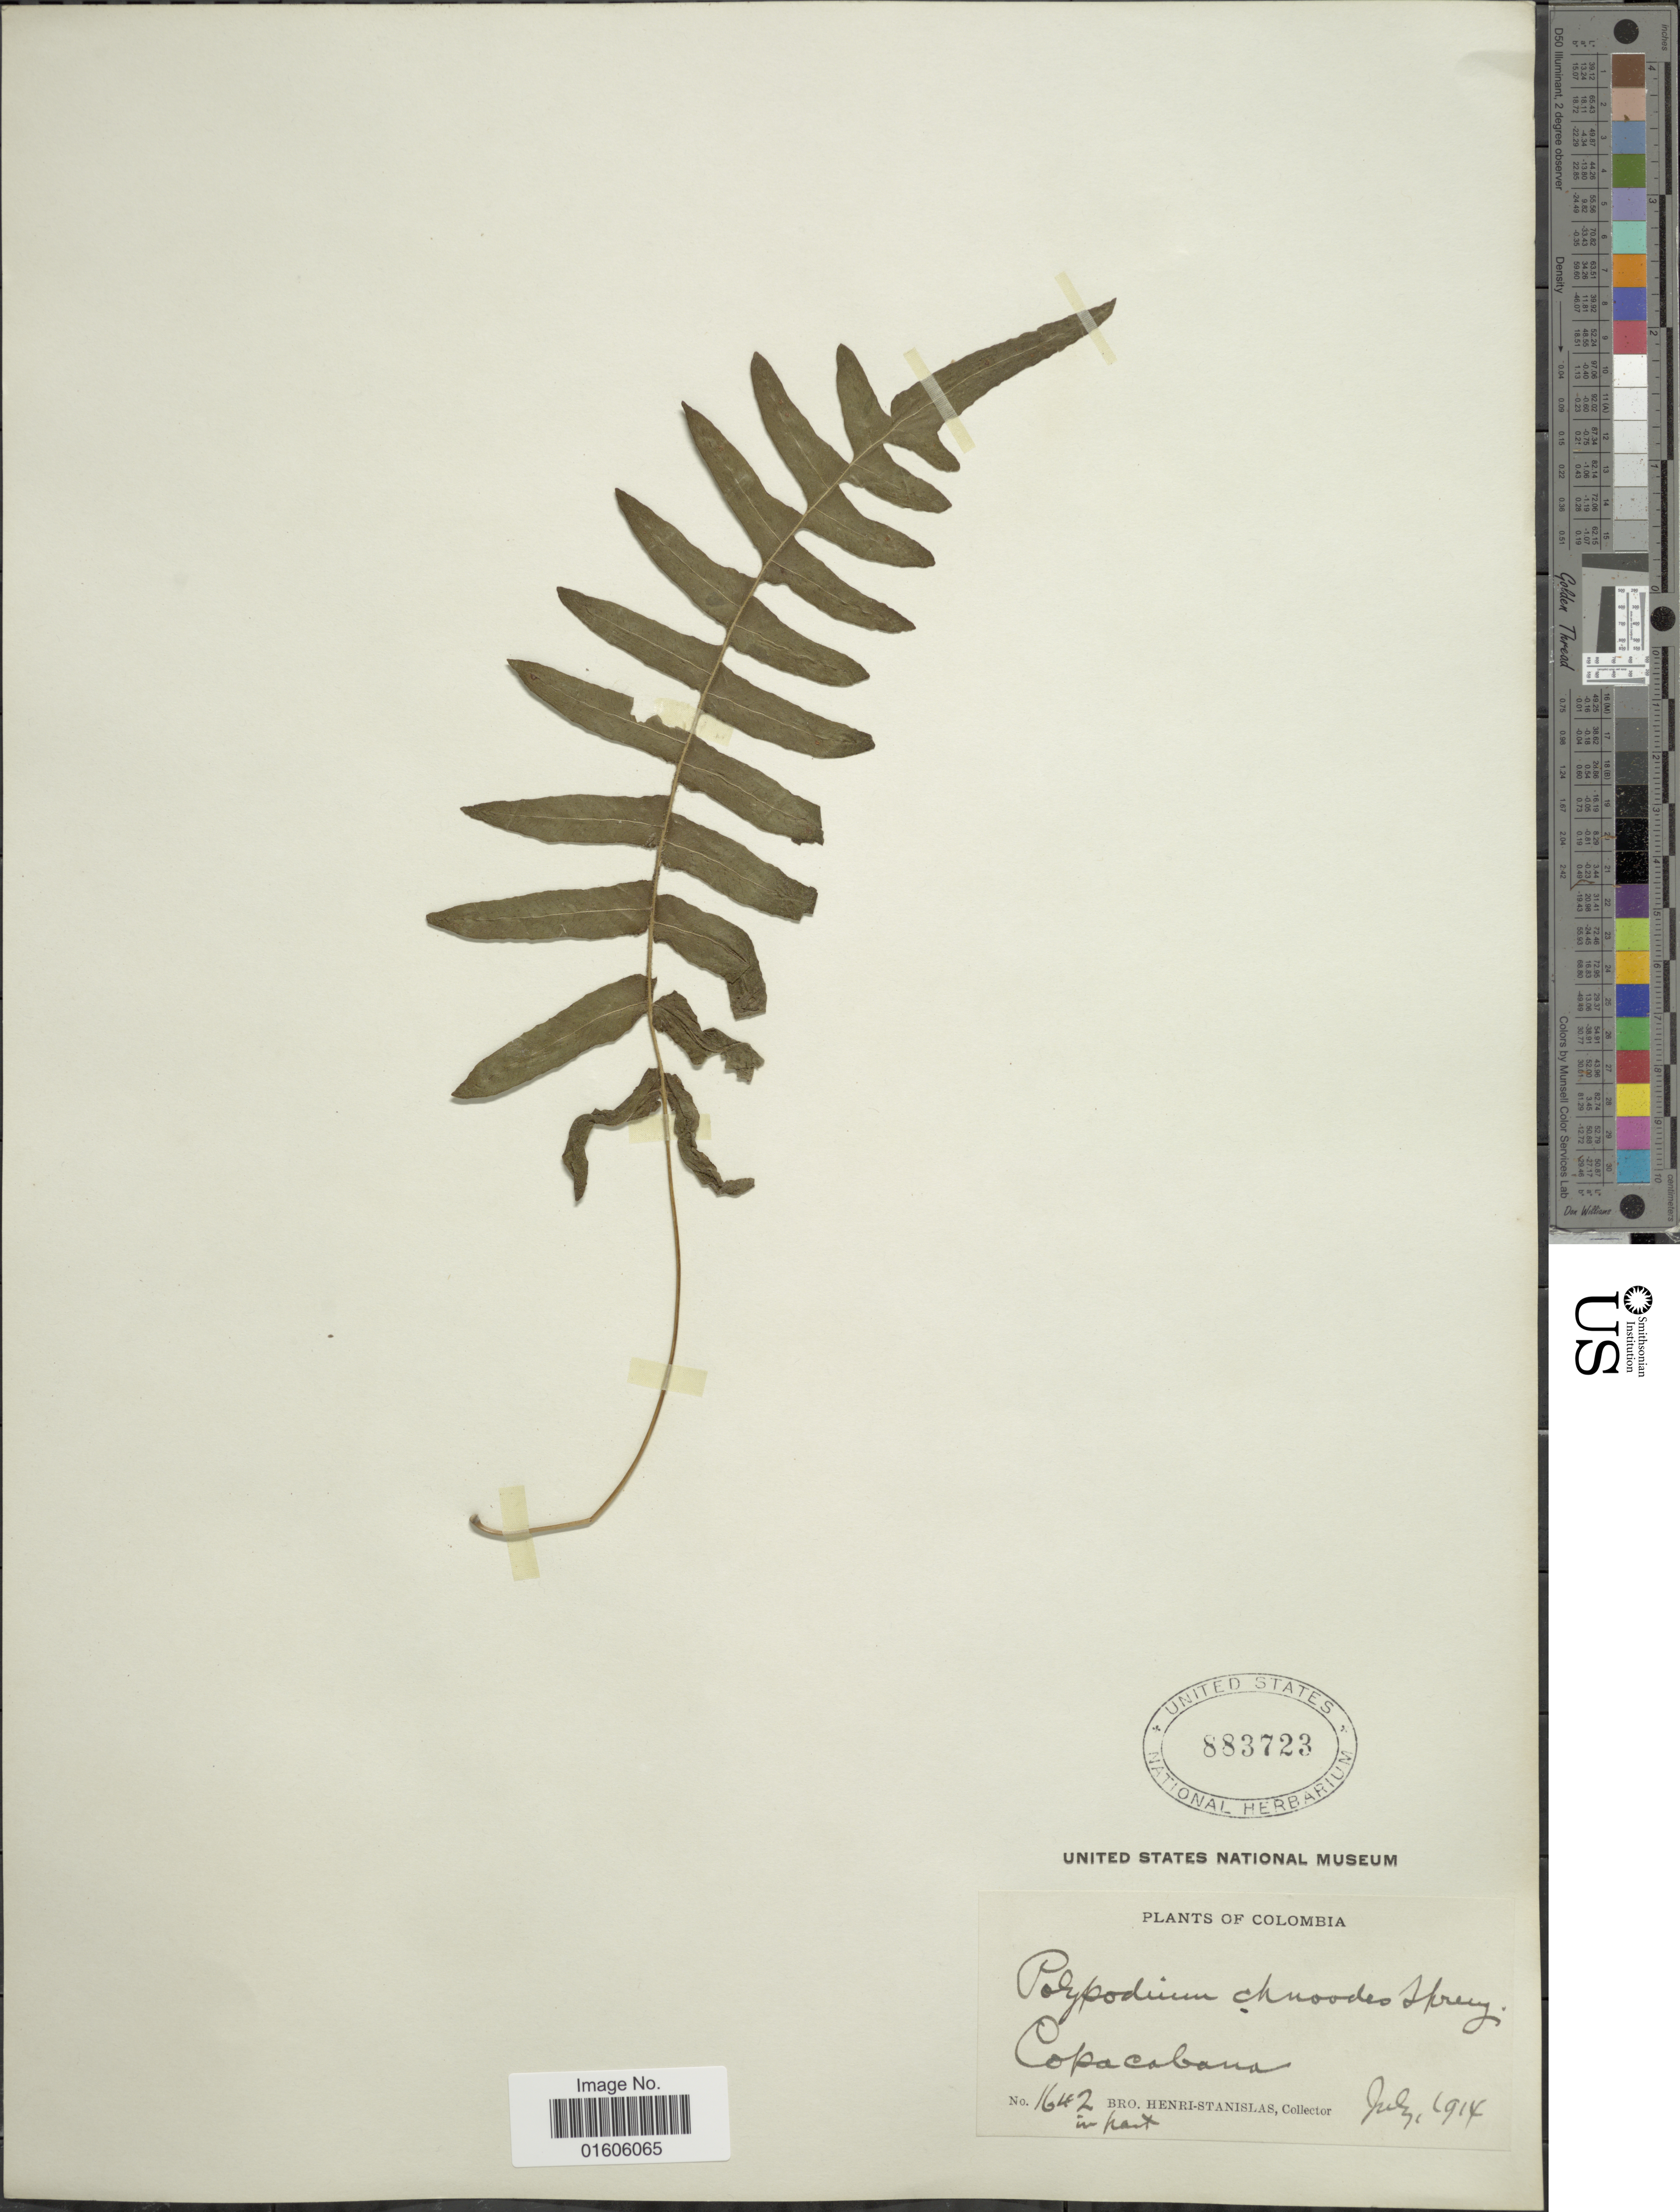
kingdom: Plantae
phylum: Tracheophyta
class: Polypodiopsida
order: Polypodiales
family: Polypodiaceae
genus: Serpocaulon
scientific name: Serpocaulon dissimile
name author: (L.) A.R. Sm.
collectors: Henri-Stanislas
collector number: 1642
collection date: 1914-07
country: Colombia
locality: Copacabana.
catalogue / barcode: US 883723